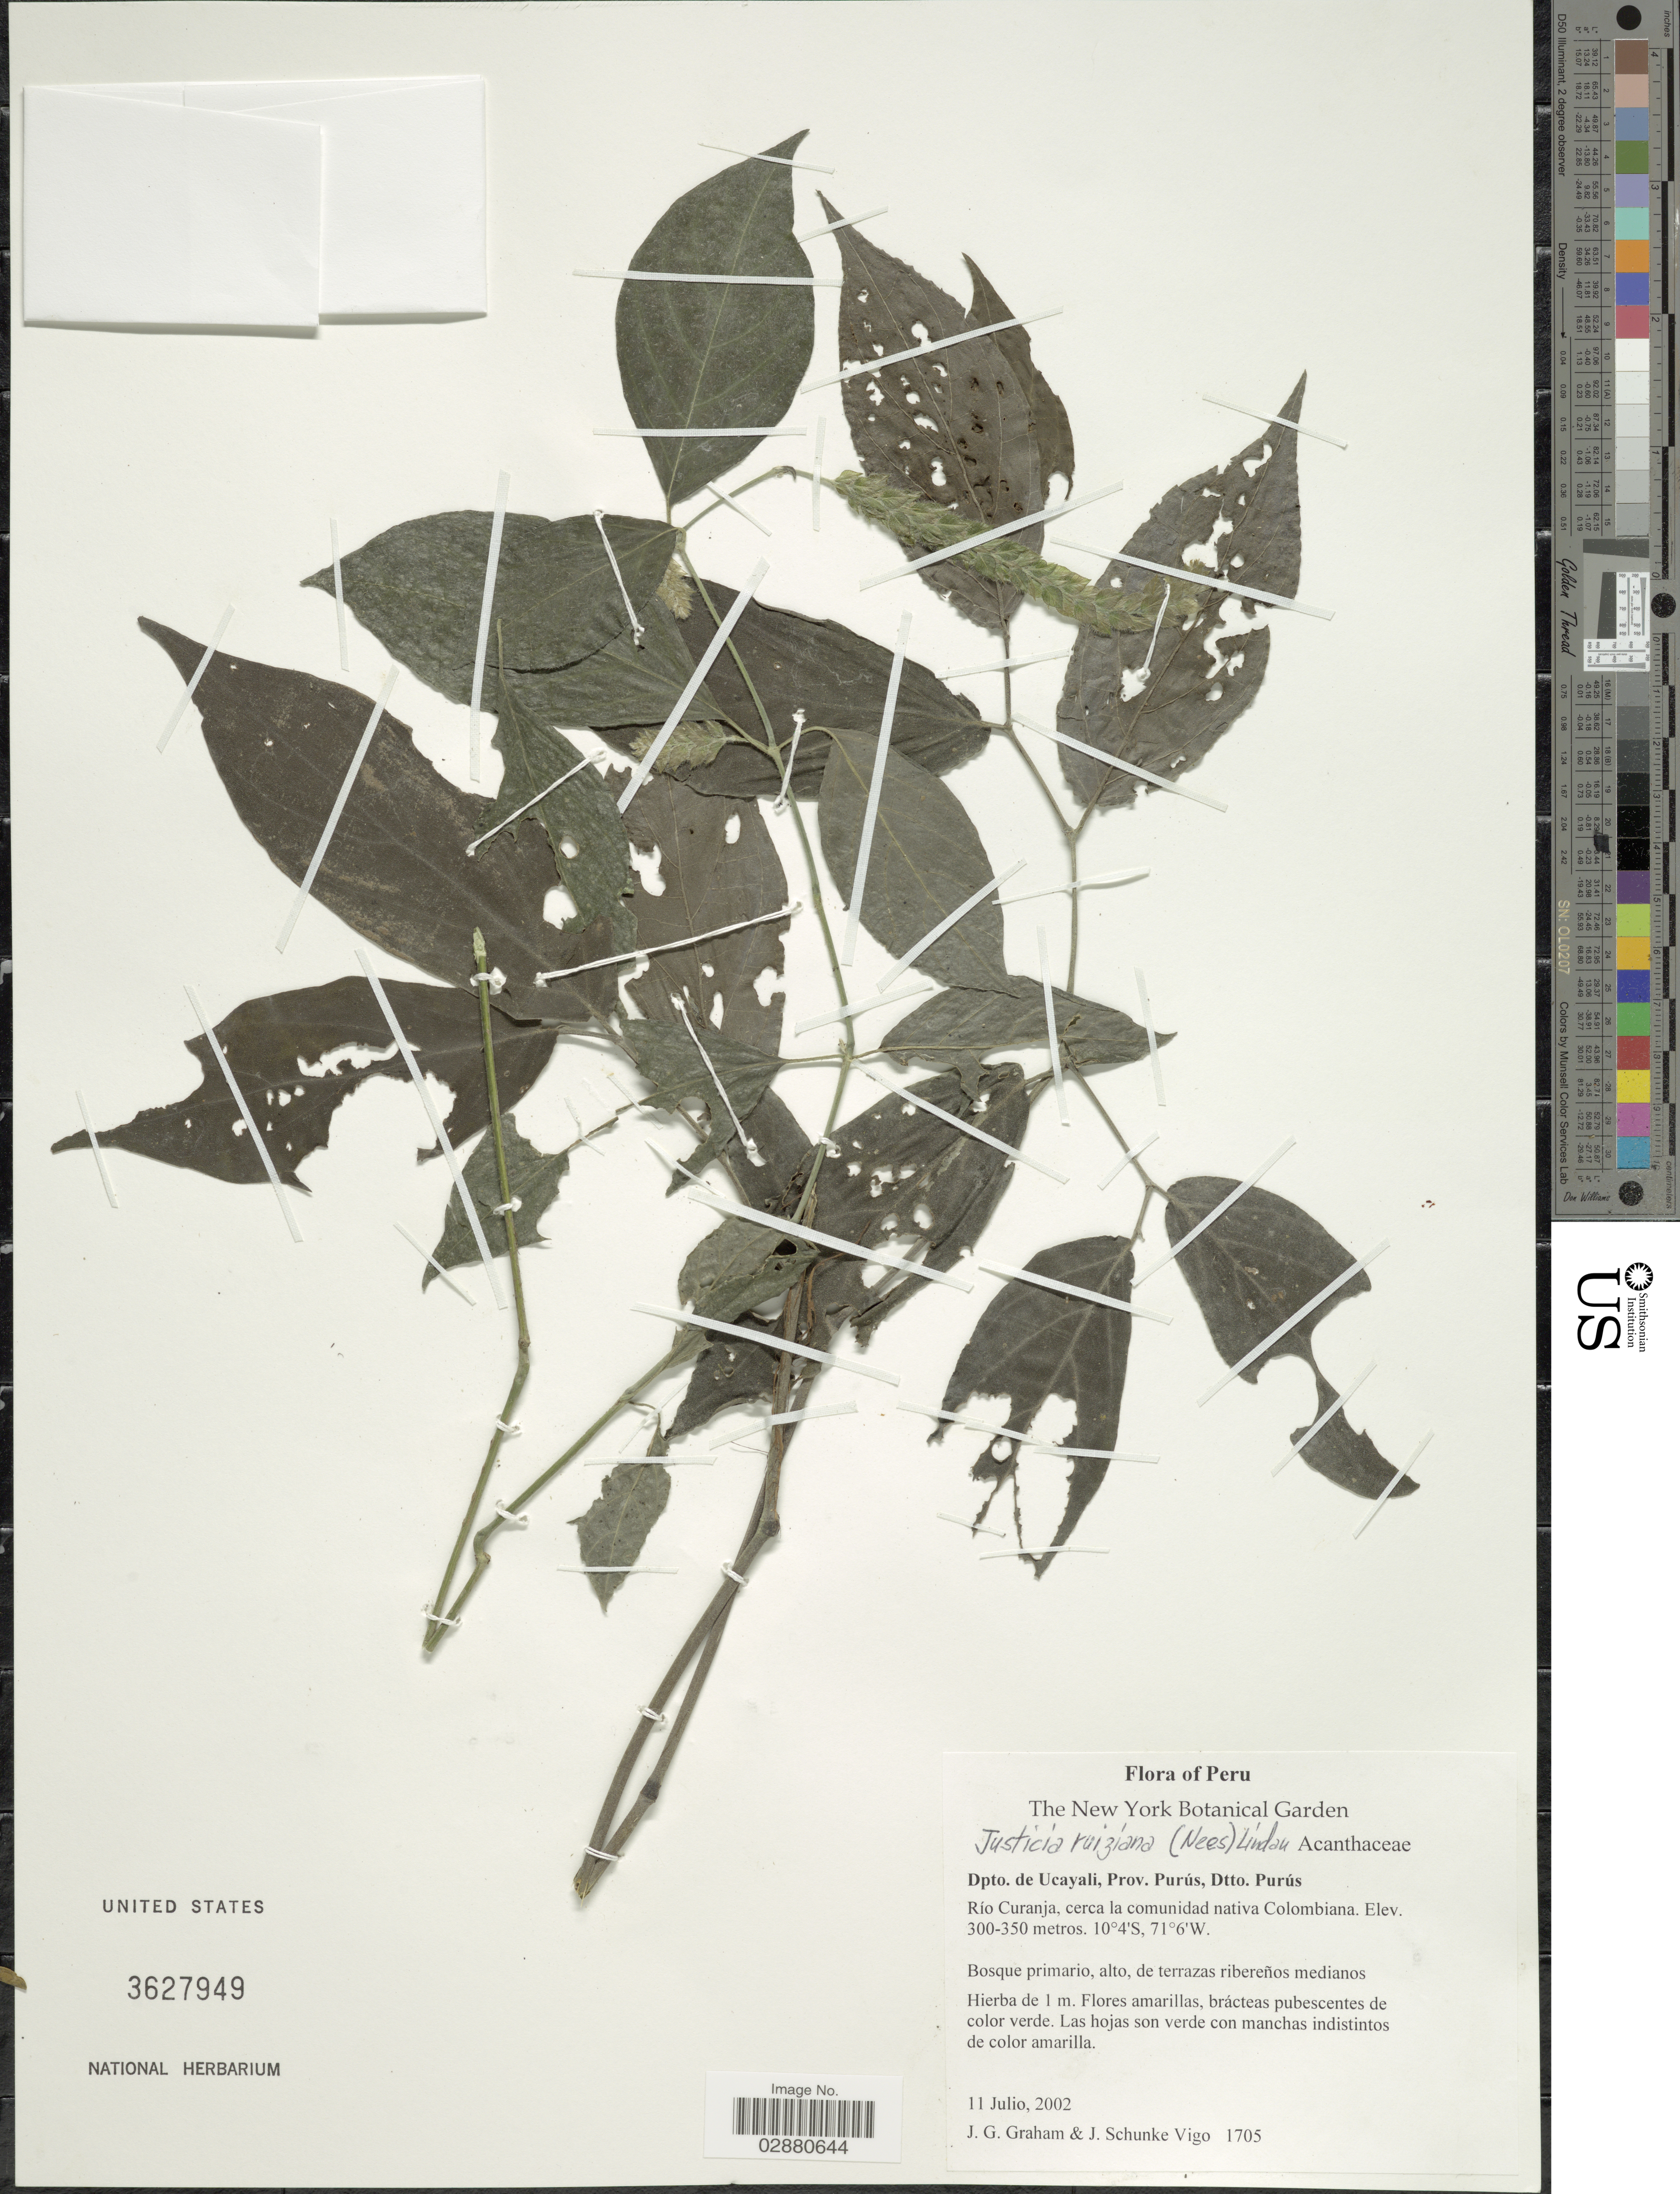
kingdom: Plantae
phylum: Tracheophyta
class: Magnoliopsida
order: Lamiales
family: Acanthaceae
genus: Justicia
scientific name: Justicia ruiziana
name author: Lindau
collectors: J. Graham & J. Schunke Vigo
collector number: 1705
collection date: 2002-07-11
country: Peru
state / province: Ucayali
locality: Dpto. de Ucayali, Prov. Purús, Dtto. Purús. Río Curanja, cerca la comunidad nativa Colombiana.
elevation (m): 300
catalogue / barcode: US 3627949